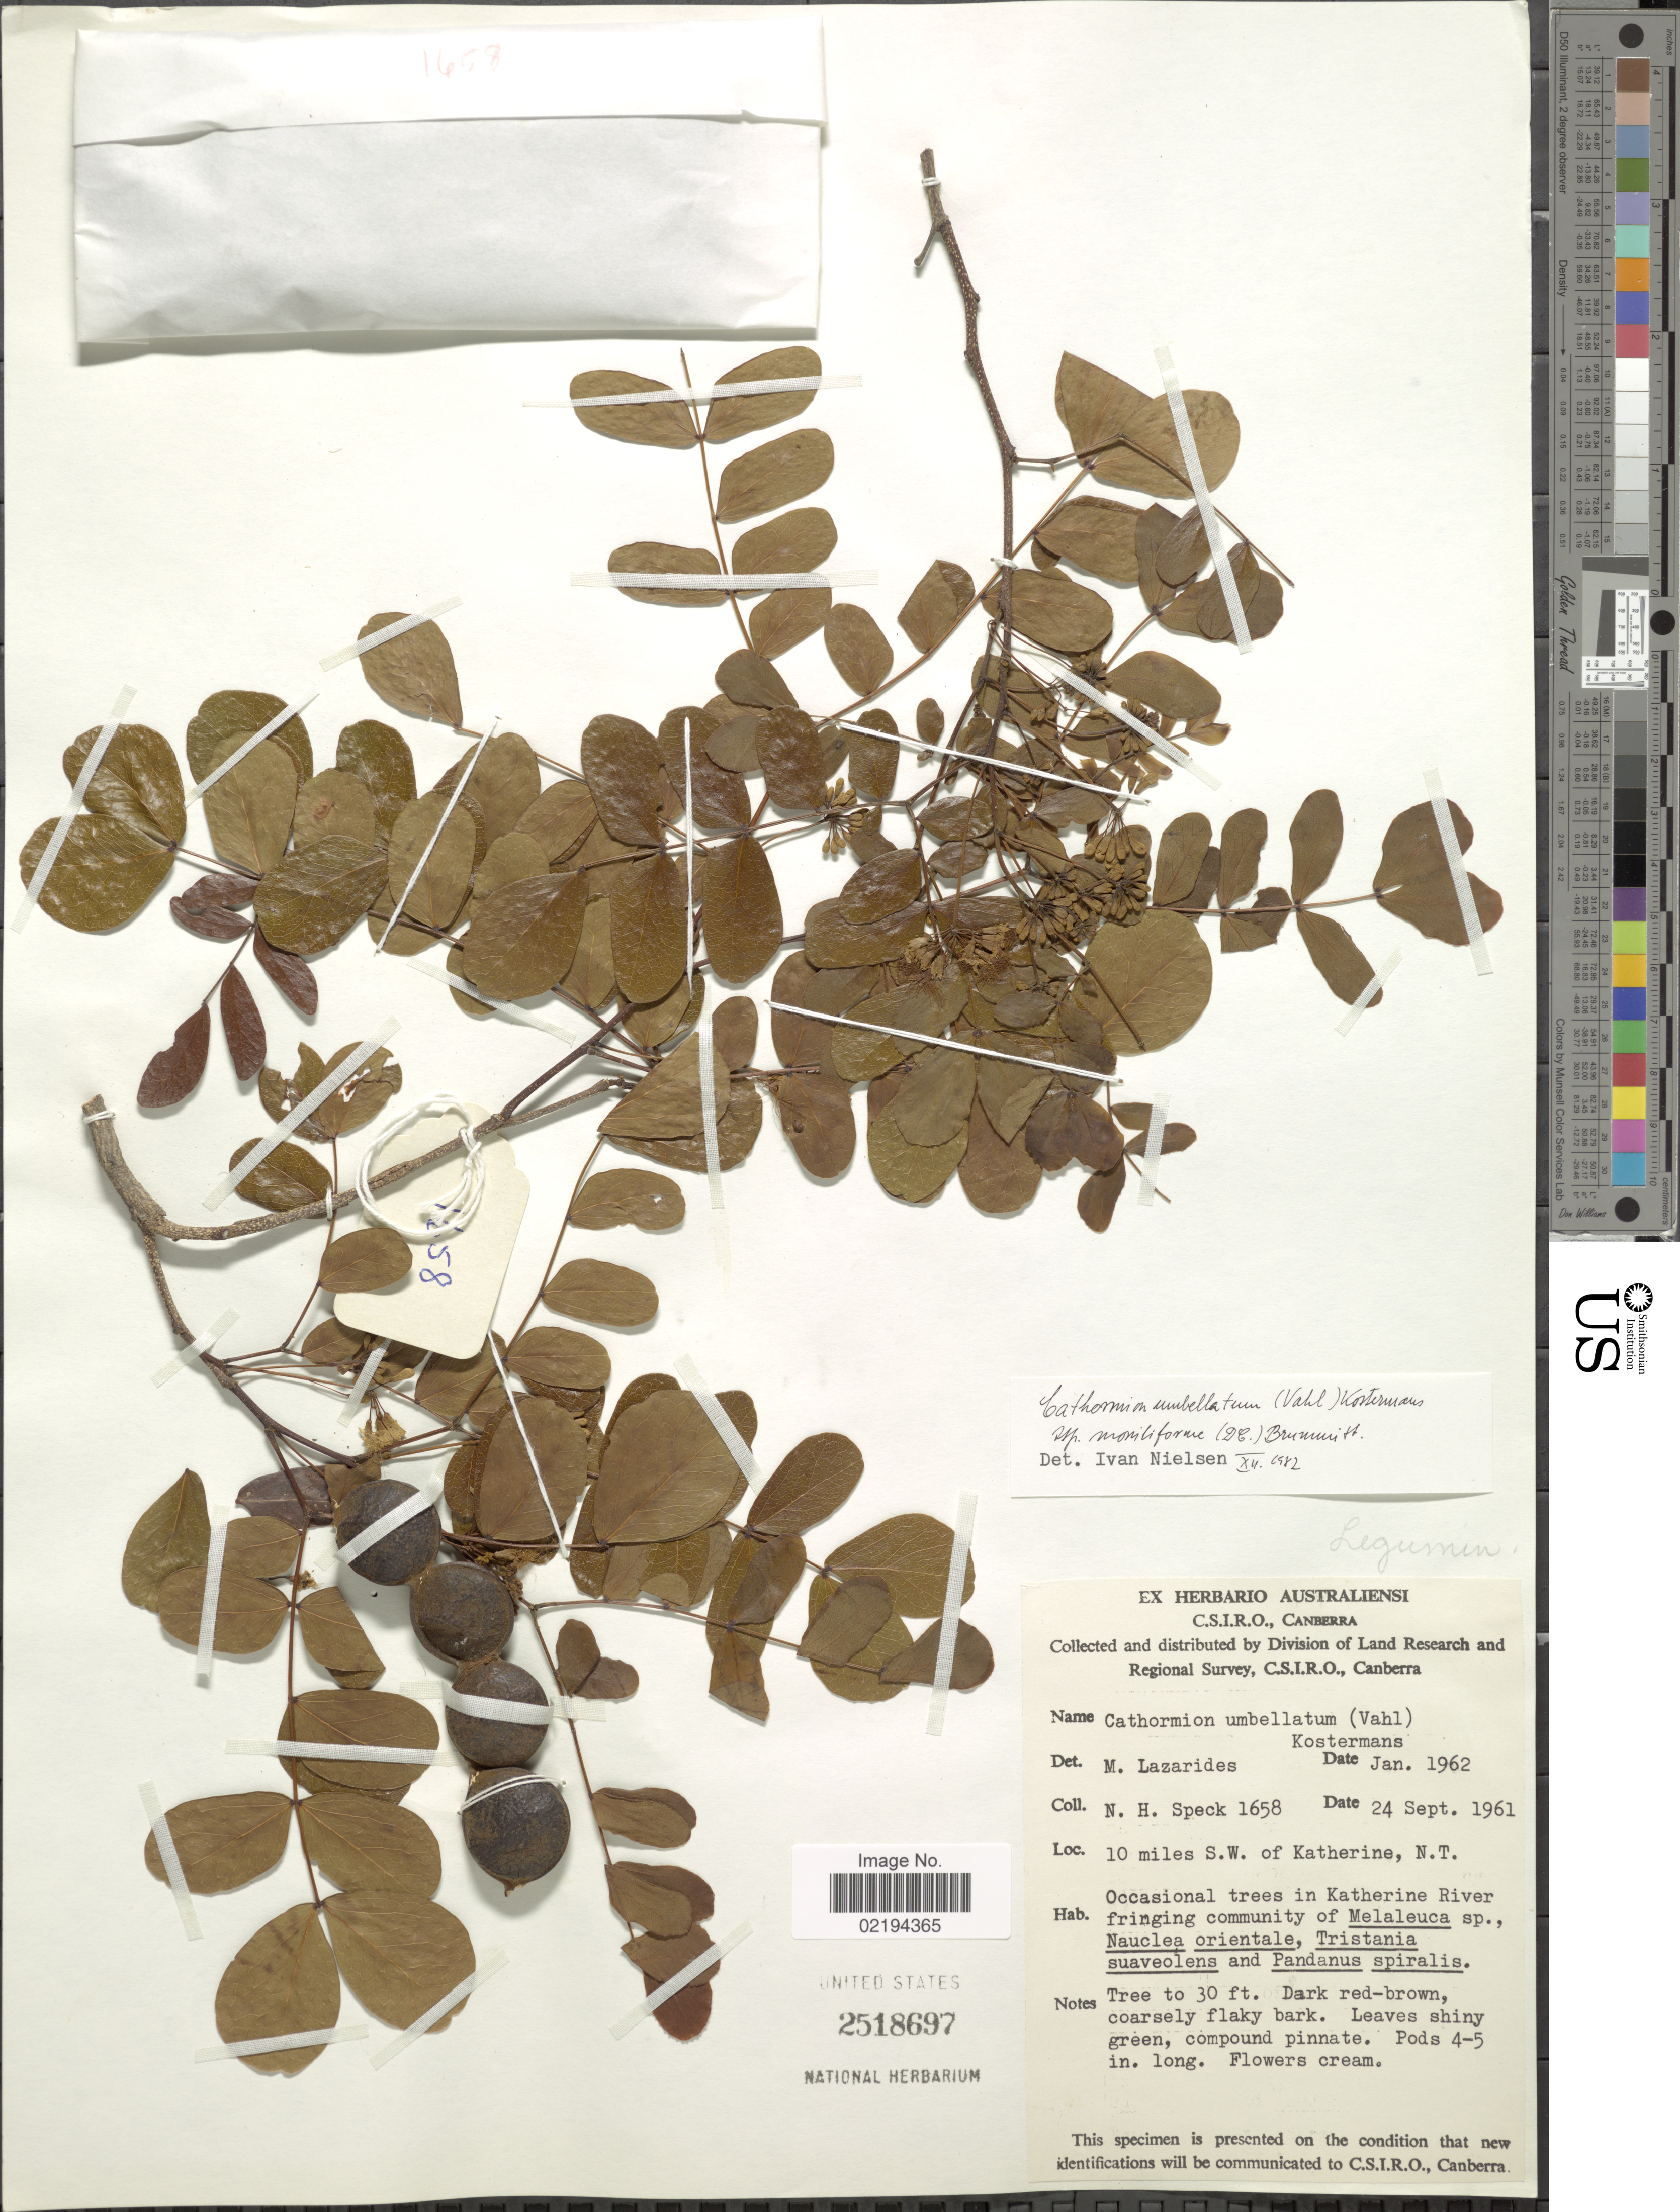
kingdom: Plantae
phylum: Tracheophyta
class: Magnoliopsida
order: Fabales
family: Fabaceae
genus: Albizia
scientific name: Albizia moniliforme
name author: (DC.) F. Muell.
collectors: N. Speck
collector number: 1658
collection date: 1961-09-24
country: Australia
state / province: Northern Territory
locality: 10 miles S.W. of Katherine, N.T., occasional trees in Katherine River.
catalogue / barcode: US 2518697